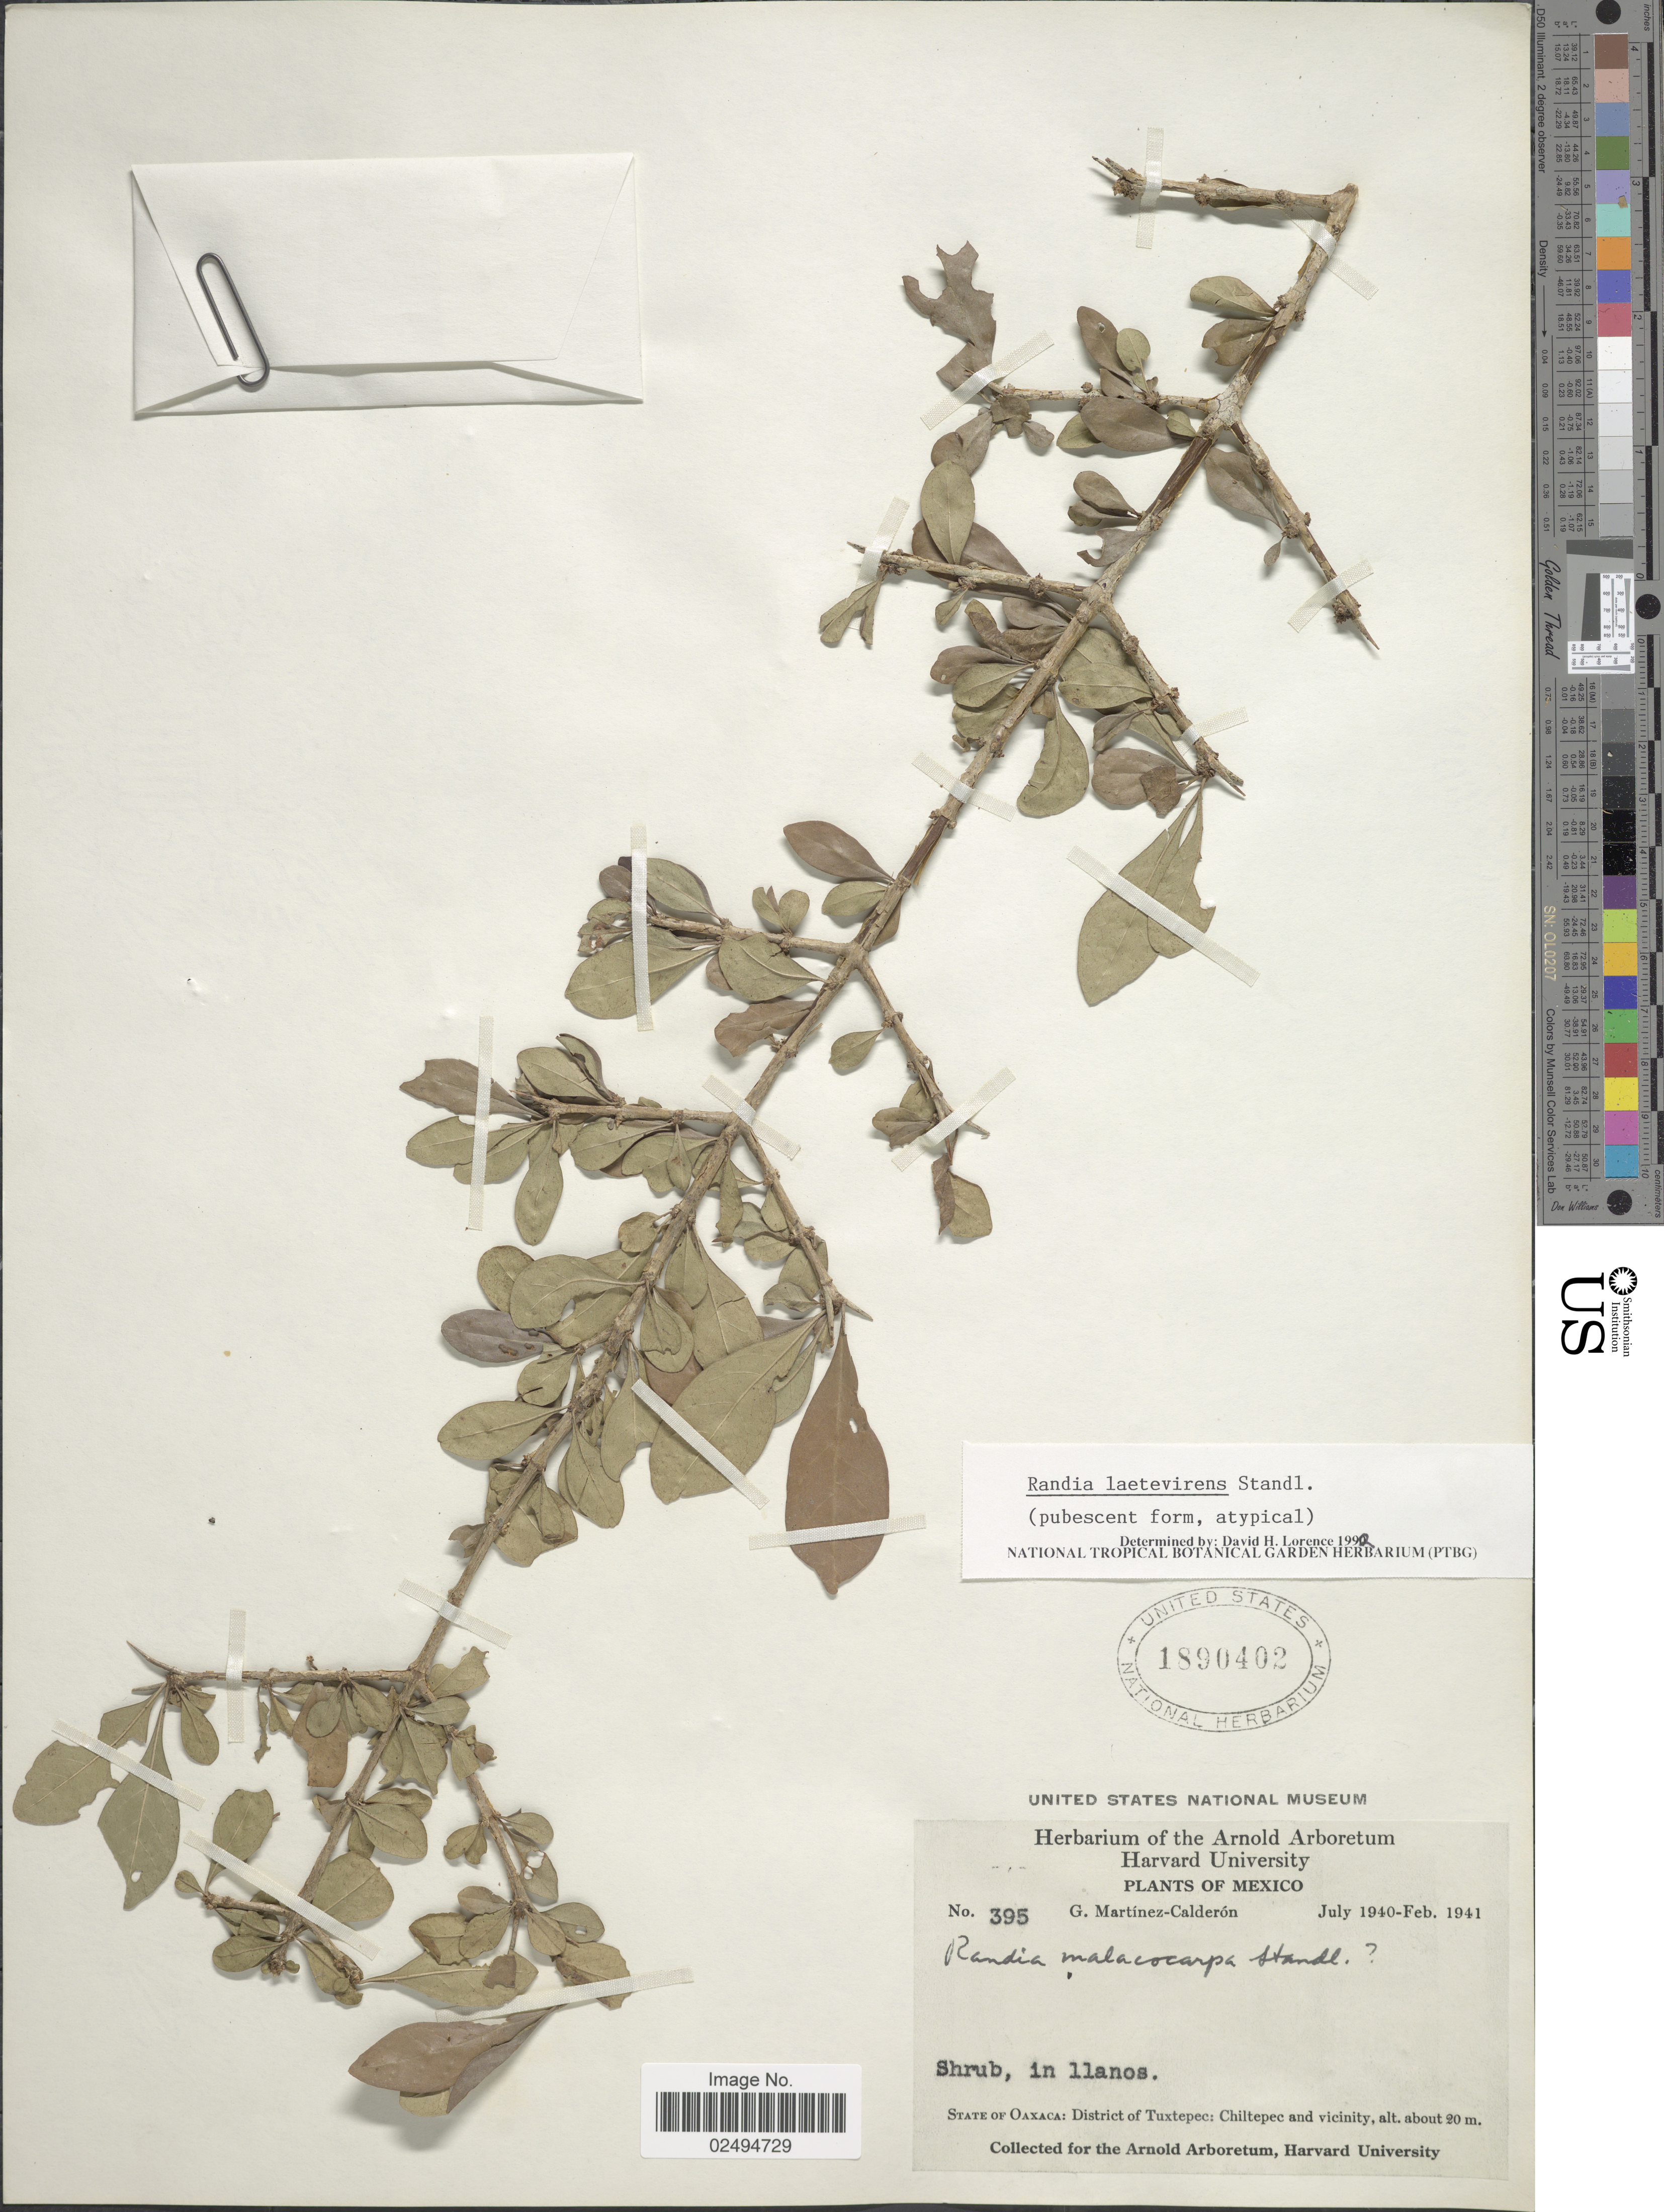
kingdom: Plantae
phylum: Tracheophyta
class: Magnoliopsida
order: Gentianales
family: Rubiaceae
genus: Randia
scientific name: Randia laetevirens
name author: Standl.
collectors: G. Martínez Calderón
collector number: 395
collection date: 1940-07/1941-02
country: Mexico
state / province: Oaxaca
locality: District of Tuxtepec: Chiltepec and vicinity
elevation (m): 20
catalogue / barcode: US 1890402